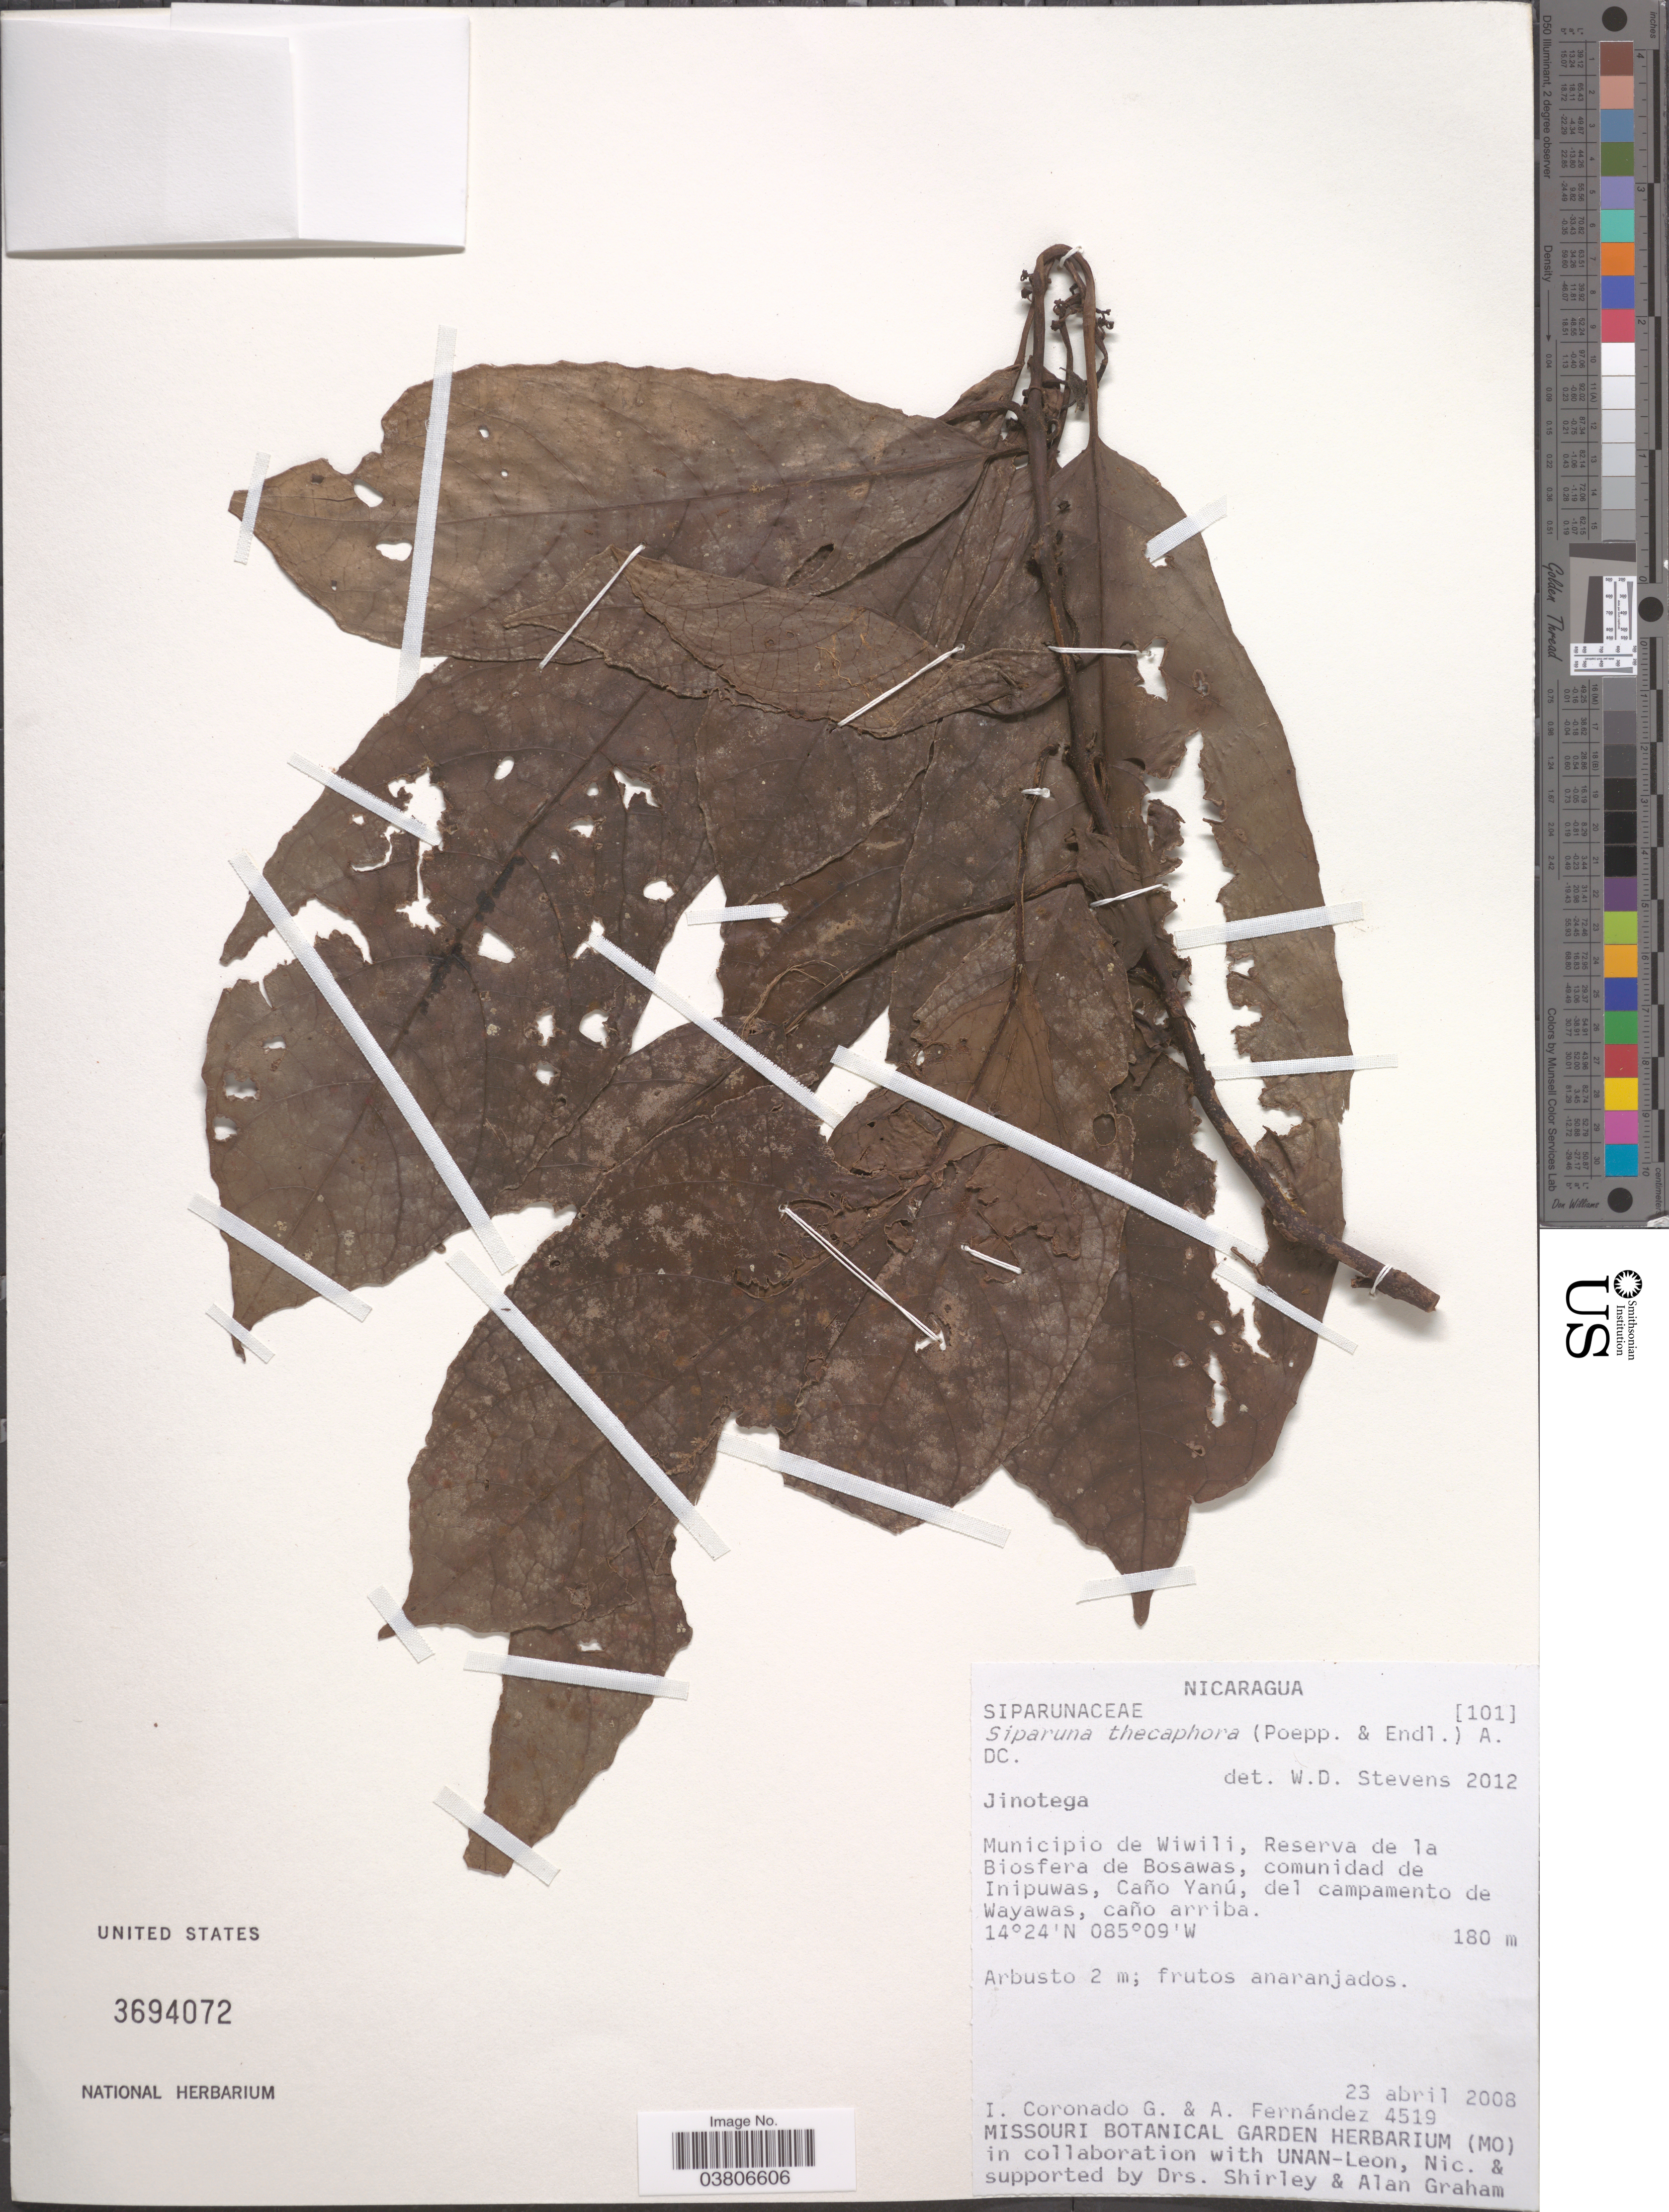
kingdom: Plantae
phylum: Tracheophyta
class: Magnoliopsida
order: Laurales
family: Siparunaceae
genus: Siparuna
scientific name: Siparuna thecaphora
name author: (Poepp. & Endl.) A. DC.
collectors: I. Coronado & A. Fernández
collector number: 4519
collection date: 2008-04-23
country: Nicaragua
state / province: Jinotega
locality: Municipio de Wiwili, Reserva de la Biosfera de Bosawas, comunidad de Inipuwas, Caño Yanú, del campamento de Wayawas, caño arriba.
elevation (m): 180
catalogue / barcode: US 3694072